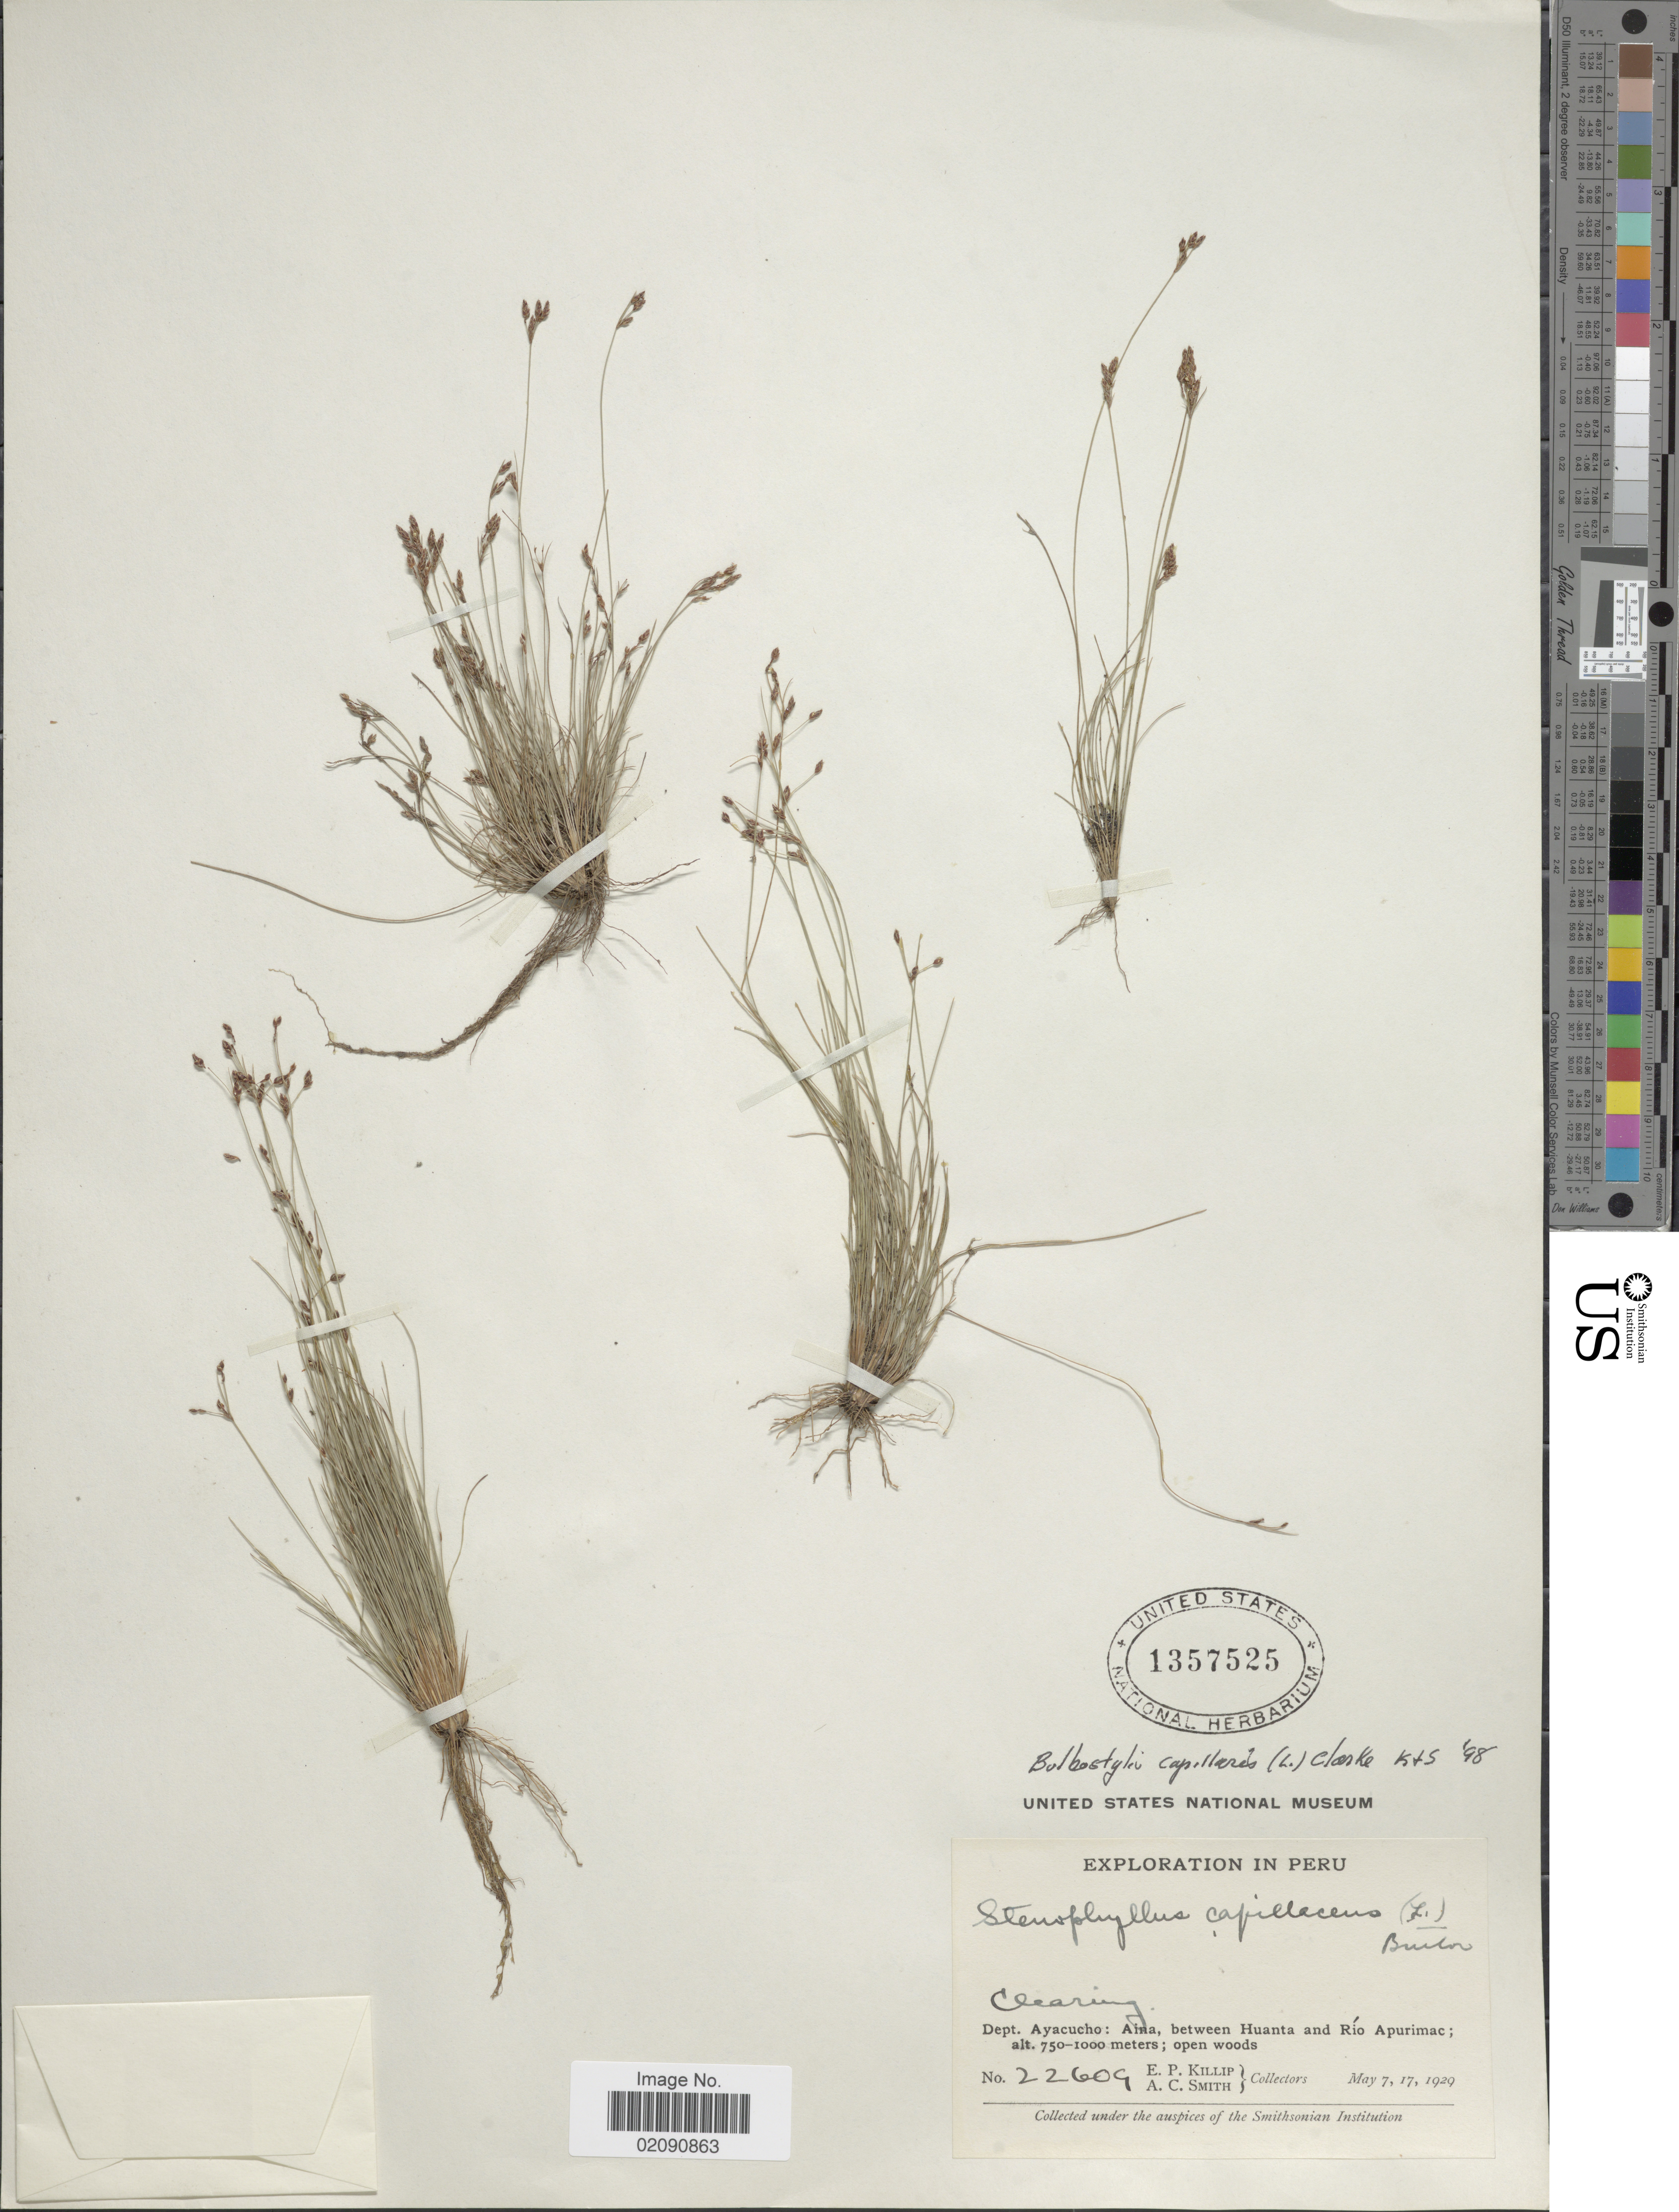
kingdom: Plantae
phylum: Tracheophyta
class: Liliopsida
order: Poales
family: Cyperaceae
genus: Bulbostylis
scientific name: Bulbostylis loefgrenii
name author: (Boeckeler) Prata & M. G. López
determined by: Maciel-Silva, J. F.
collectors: E. P. Killip & A. C. Smith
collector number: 22609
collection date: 1929-05-07/1929-05-17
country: Peru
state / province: Ayacucho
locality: Clearing, Aina, between Huanta and Rio Apurimac.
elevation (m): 750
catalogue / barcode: US 1357525